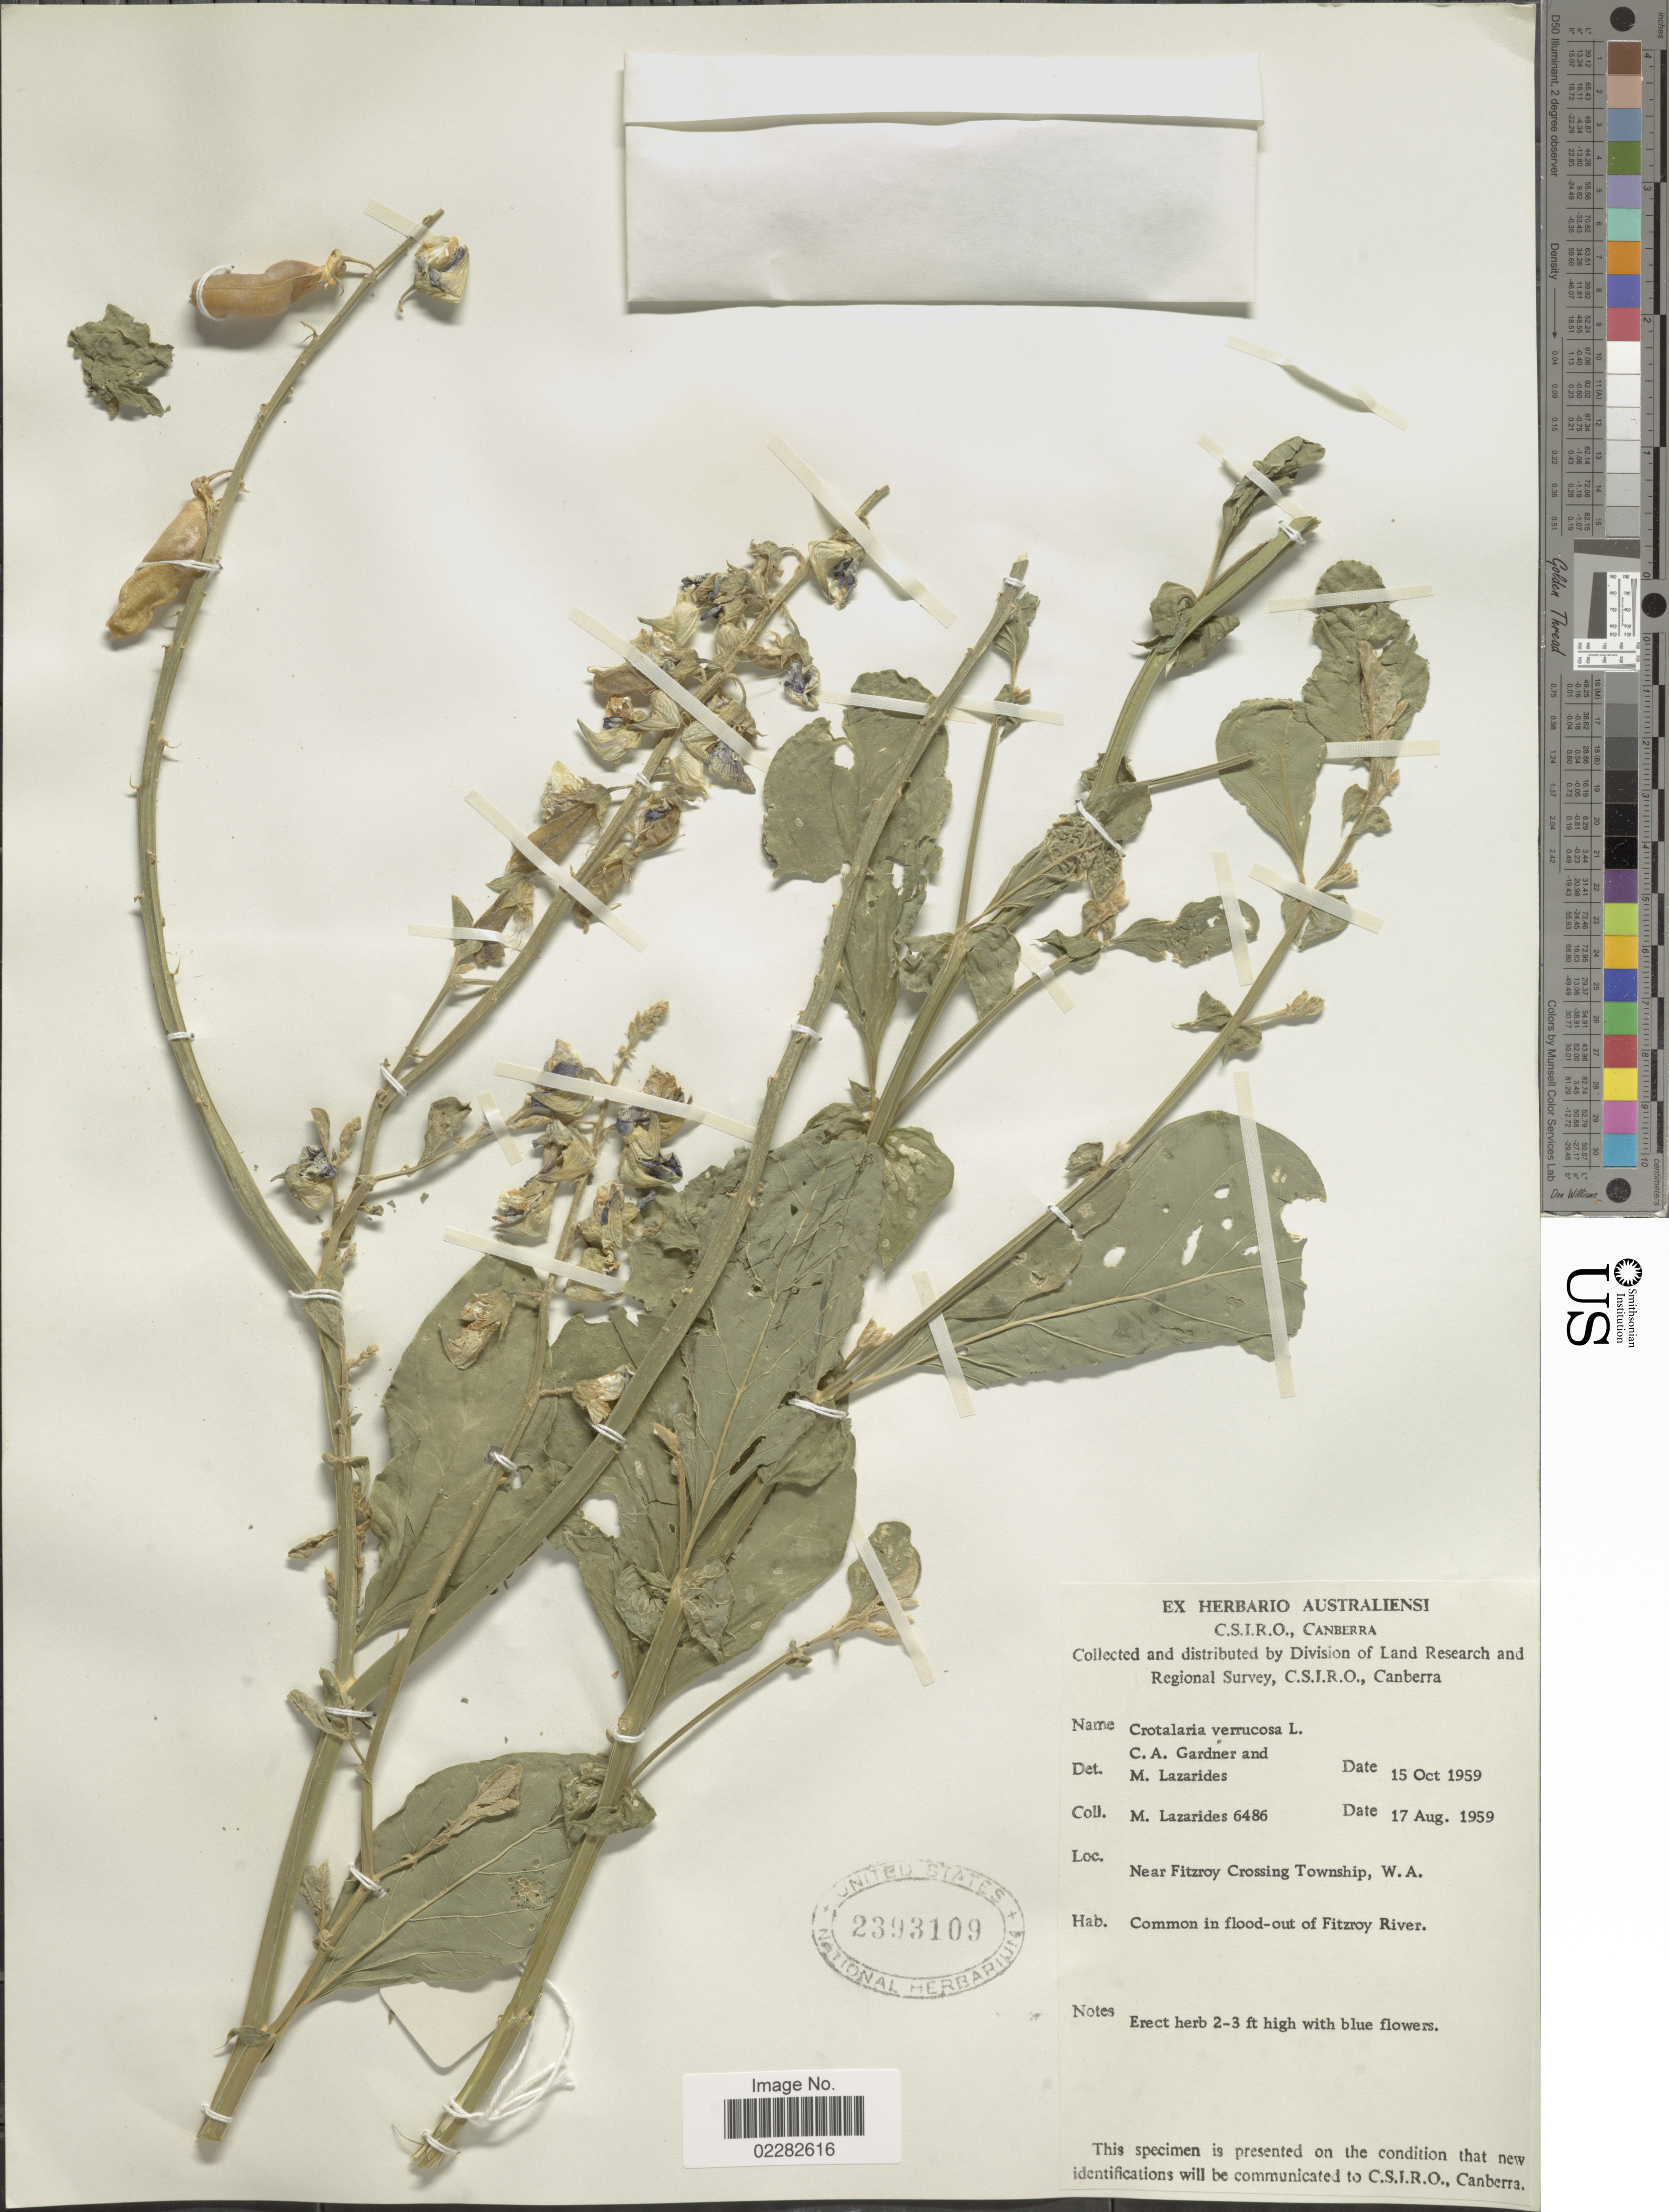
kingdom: Plantae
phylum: Tracheophyta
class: Magnoliopsida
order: Fabales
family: Fabaceae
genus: Crotalaria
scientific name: Crotalaria verrucosa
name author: L.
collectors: M. Lazarides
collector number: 6486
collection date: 1959-08-17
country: Australia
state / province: Western Australia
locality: Near Fitzroy Crossing Township, W.A.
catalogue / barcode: US 2393109